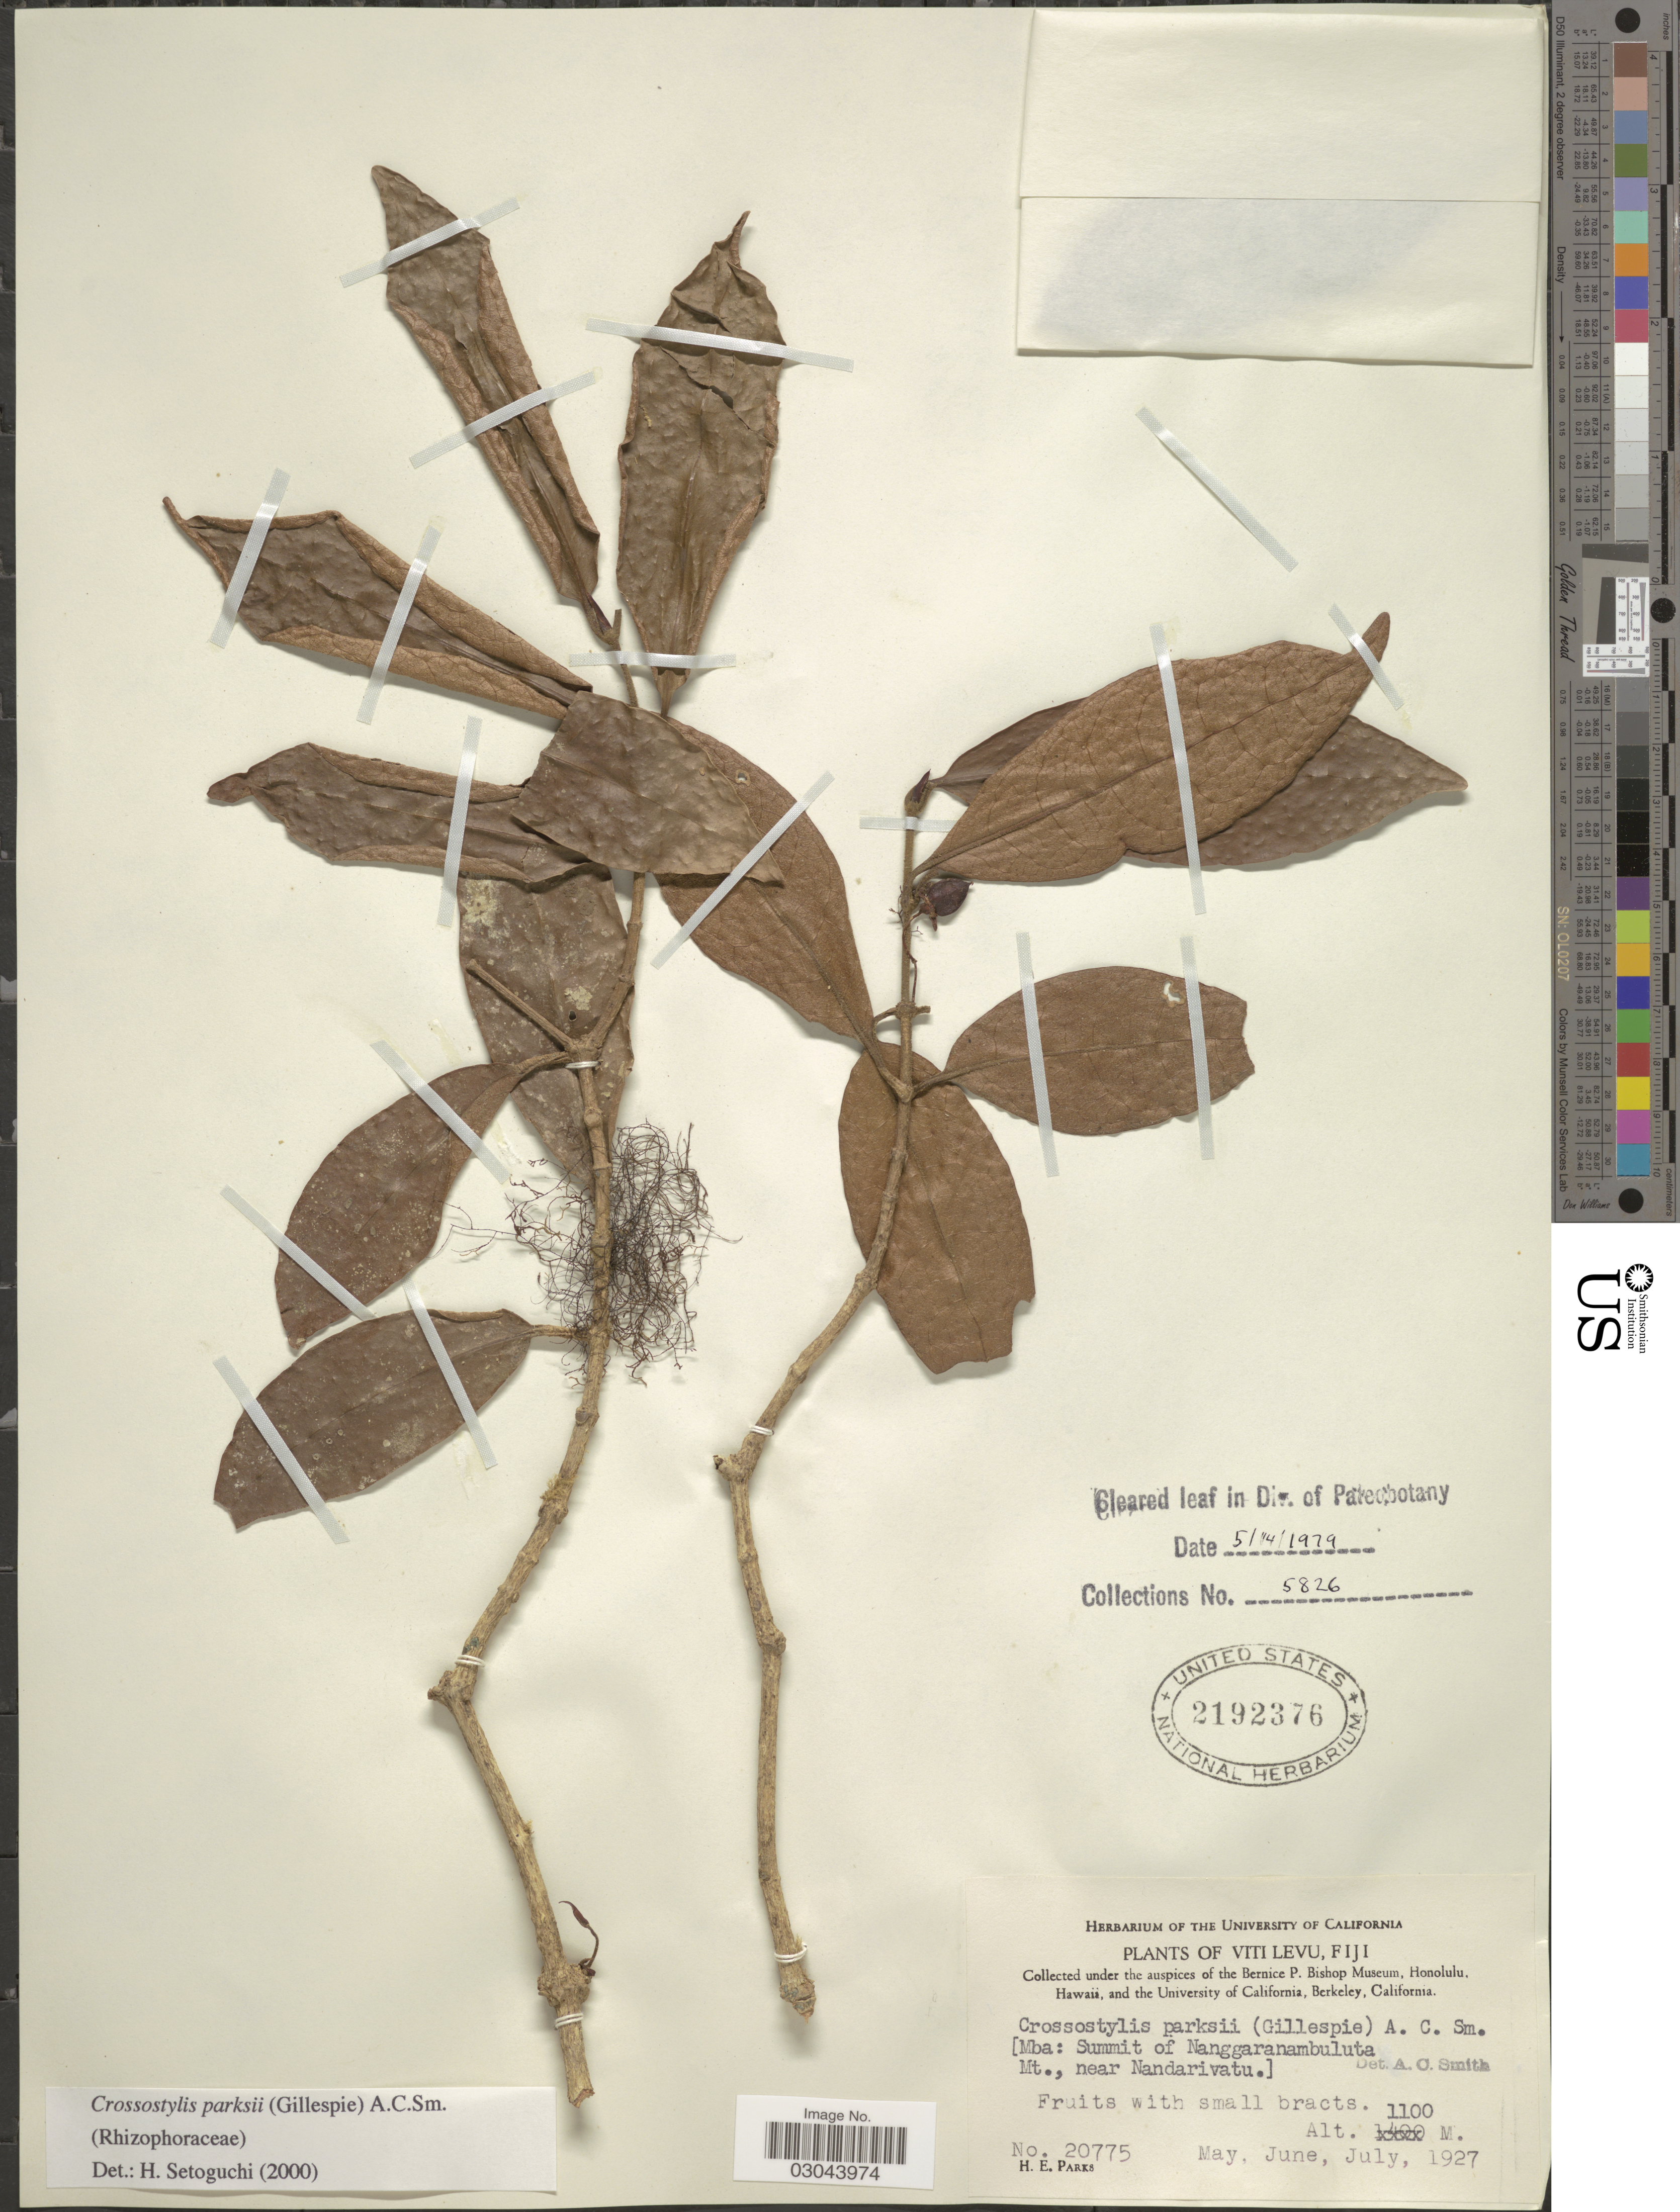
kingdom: Plantae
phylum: Tracheophyta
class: Magnoliopsida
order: Malpighiales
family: Rhizophoraceae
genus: Crossostylis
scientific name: Crossostylis parksii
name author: (Gillespie) A.C. Sm.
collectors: H. E. Parks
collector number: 20775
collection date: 1927-05/1927-07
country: Fiji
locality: Viti Levu. [Mba: Summit of Nanggaranambuluta Mt., near Nandarivatu.].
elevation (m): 1100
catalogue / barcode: US 2192376